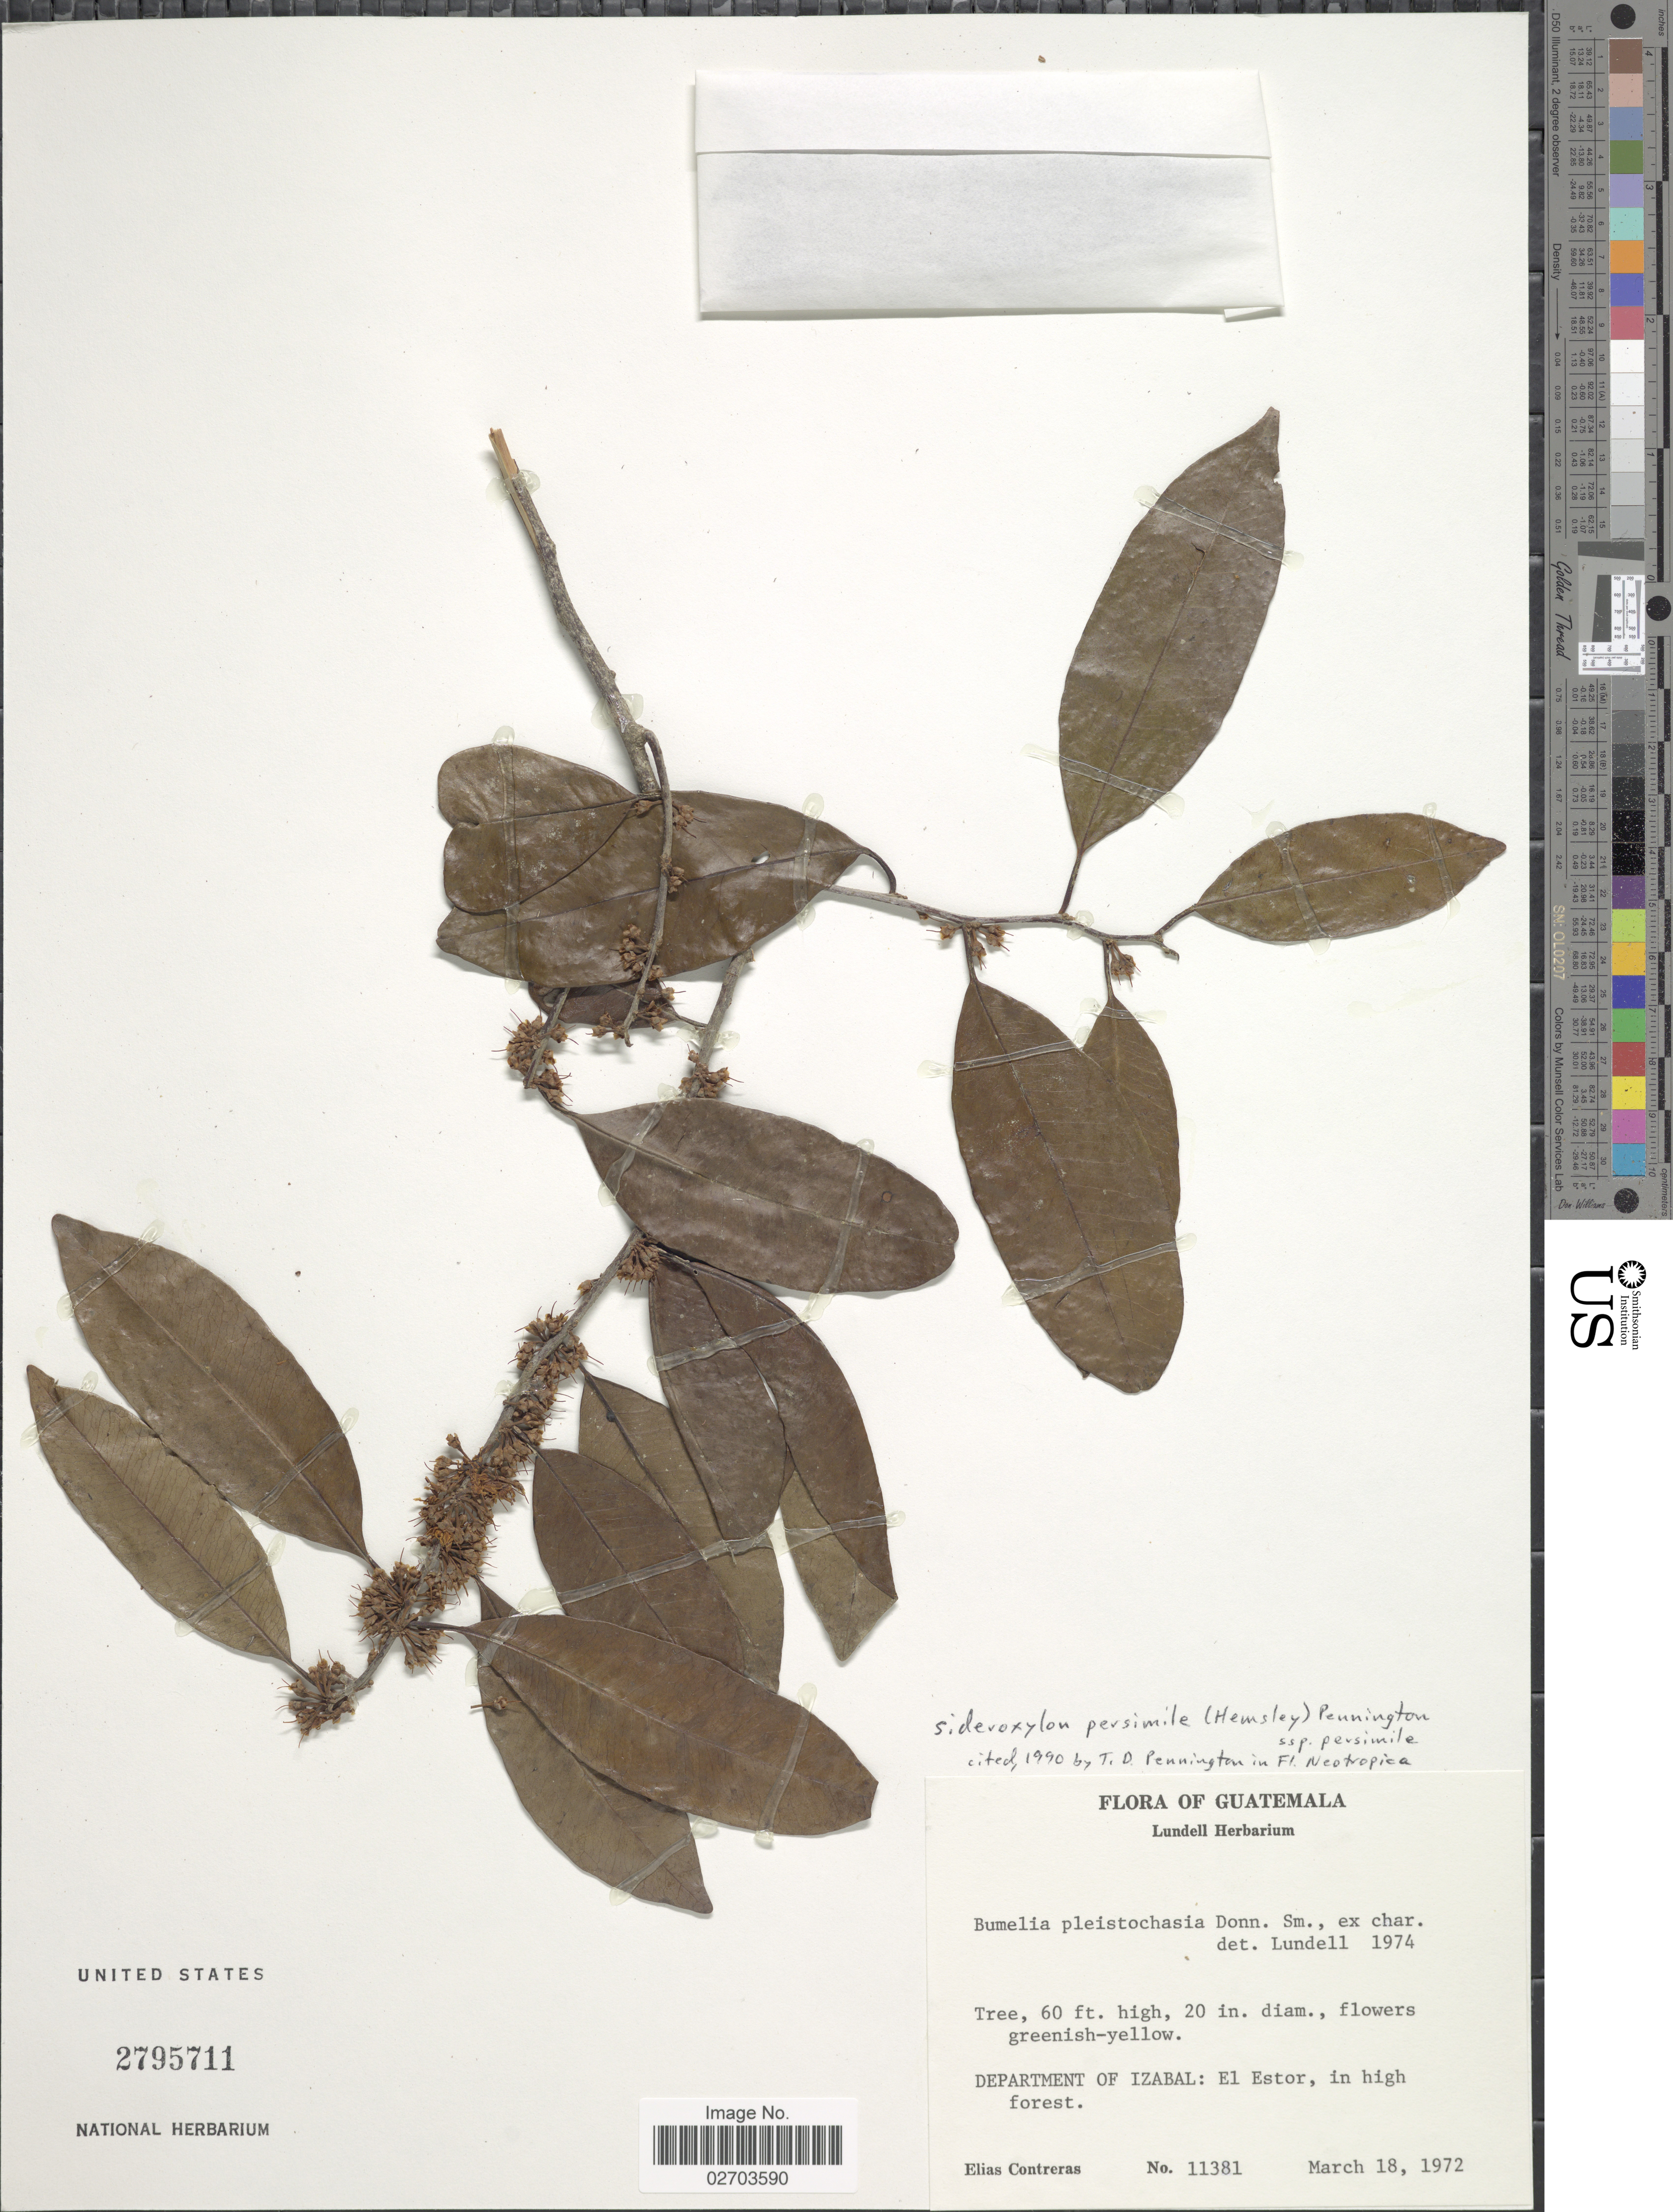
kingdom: Plantae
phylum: Tracheophyta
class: Magnoliopsida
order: Ericales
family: Sapotaceae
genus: Sideroxylon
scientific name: Sideroxylon persimile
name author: (Hemsl.) T.D. Penn.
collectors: E. Contreras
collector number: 11381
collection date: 1972-03-18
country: Guatemala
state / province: Izabal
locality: El Estor, in high forest.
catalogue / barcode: US 2795711